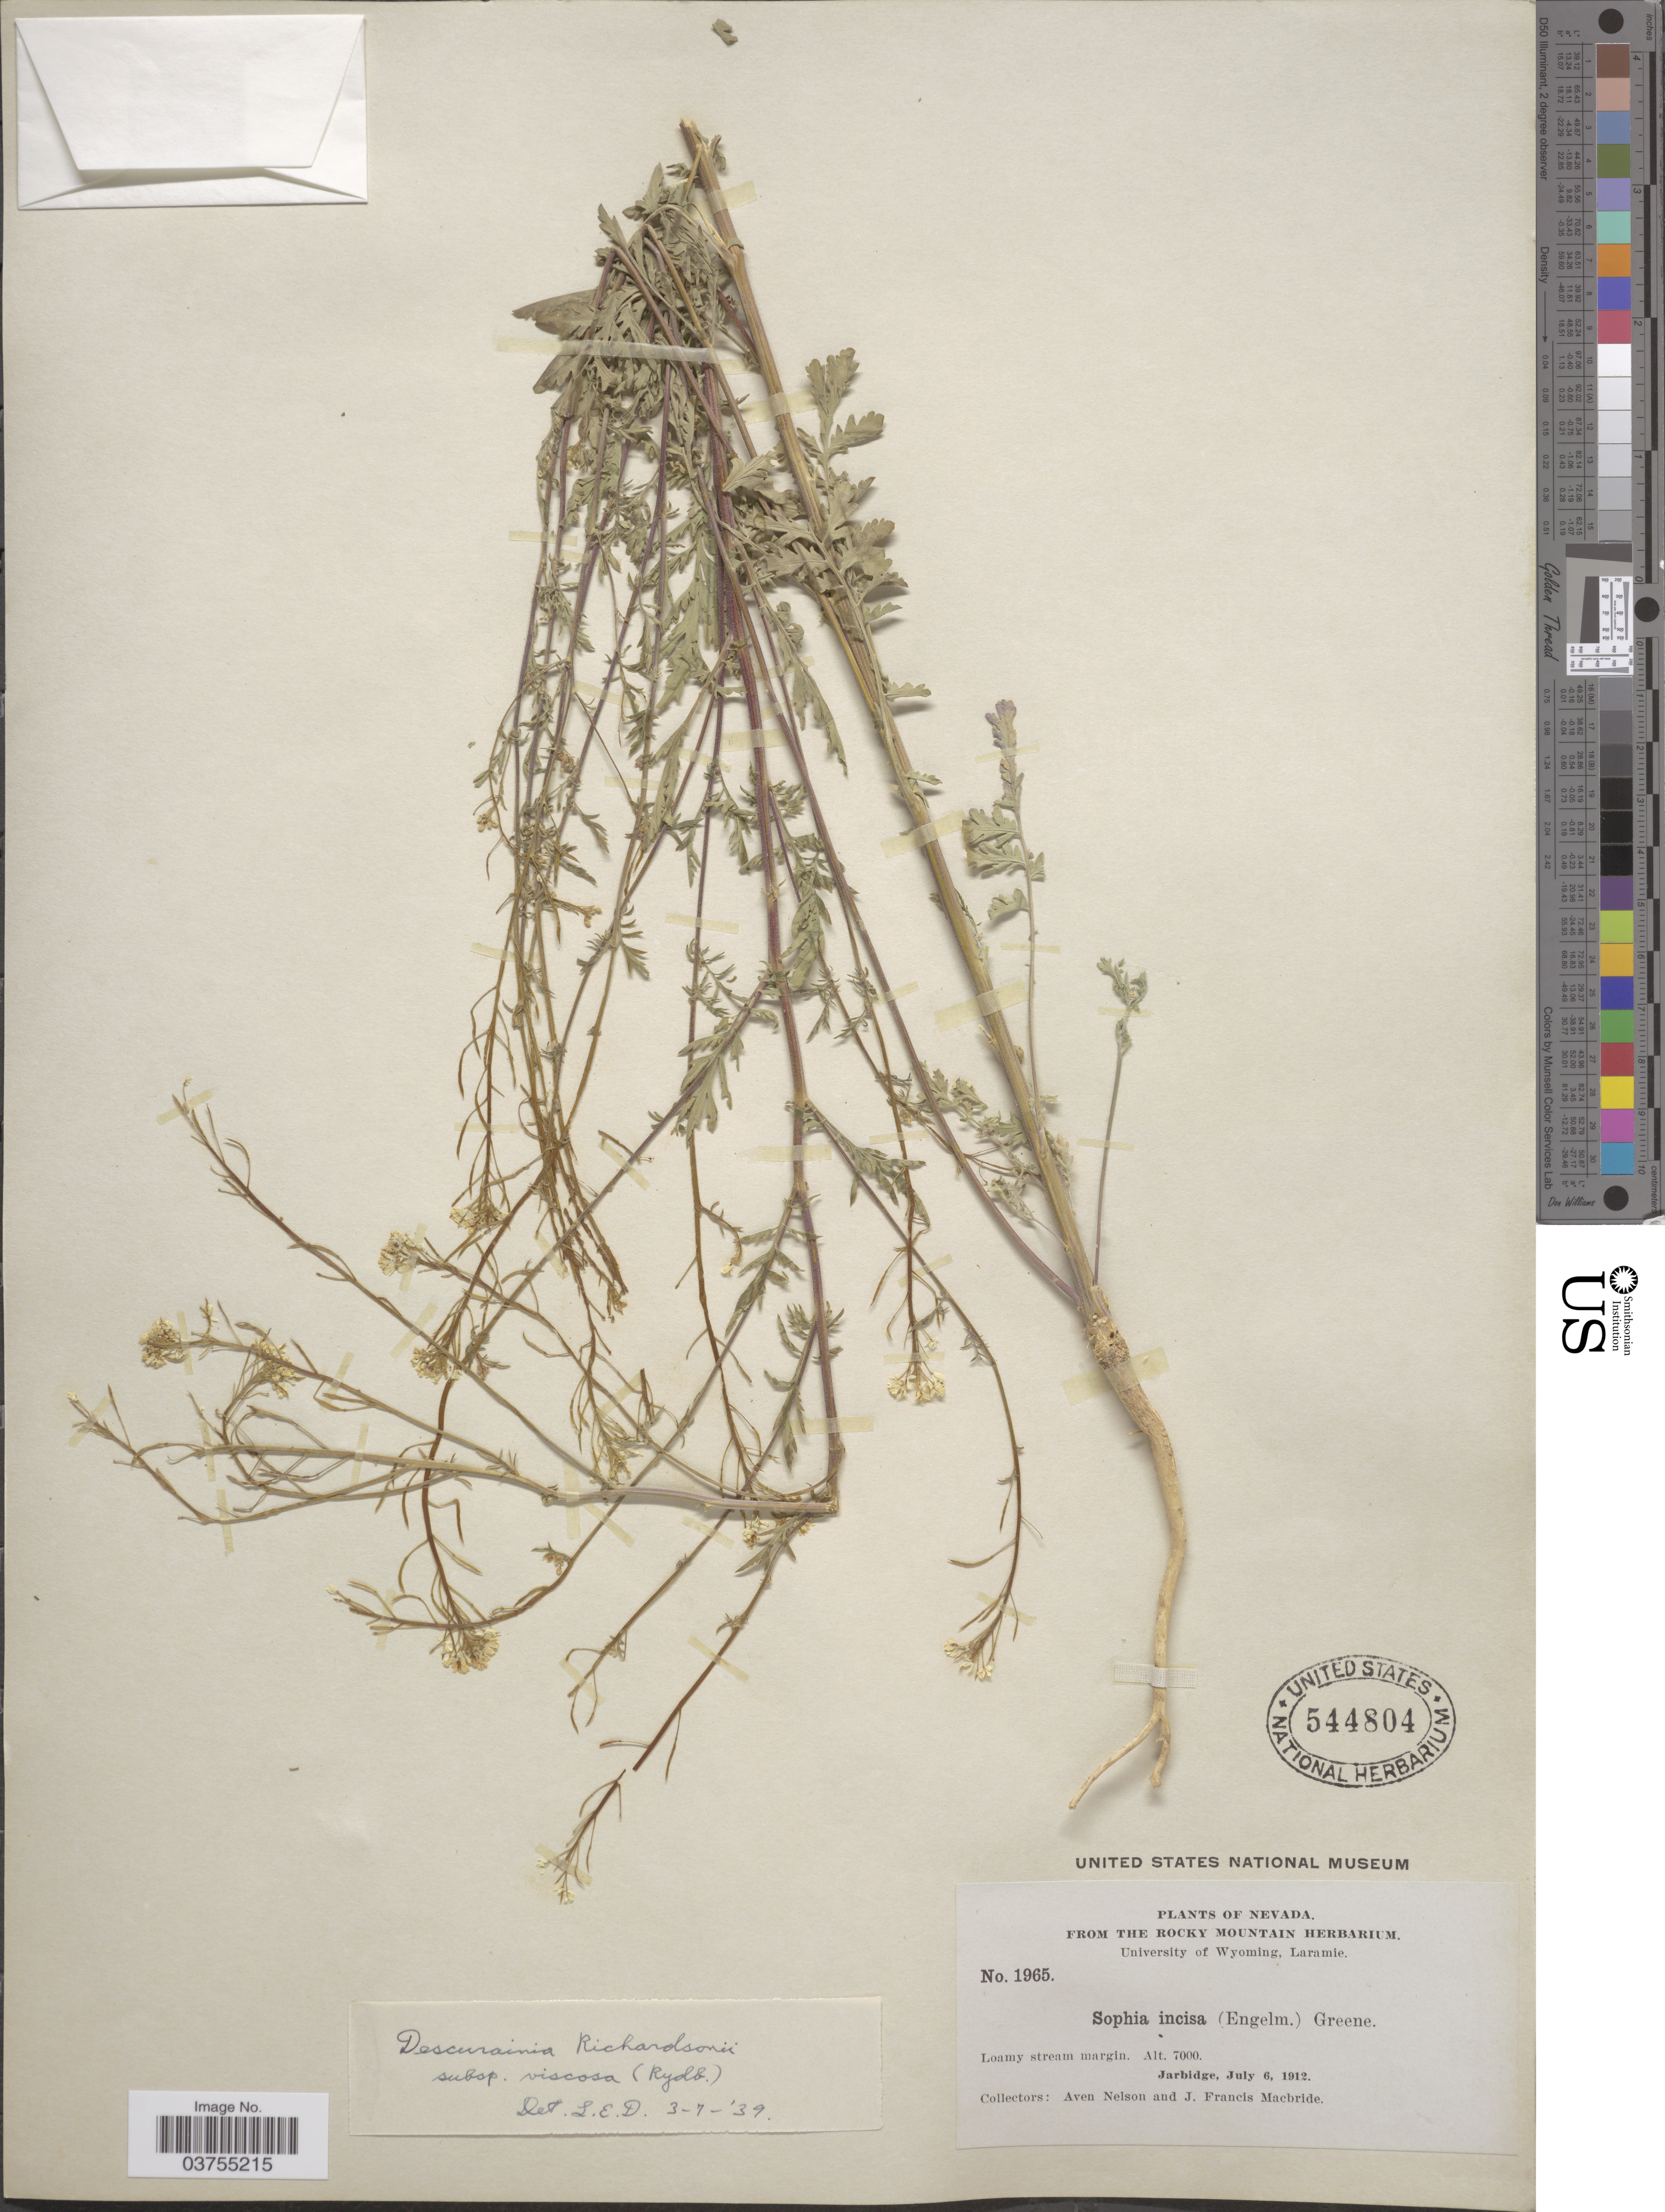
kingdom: Plantae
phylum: Tracheophyta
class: Magnoliopsida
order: Brassicales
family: Brassicaceae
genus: Descurainia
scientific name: Descurainia richardsonii subsp. viscosa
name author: (Rydb.) Detling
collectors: A. Nelson & J. F. Macbride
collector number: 1965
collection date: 1912-07-06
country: United States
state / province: Nevada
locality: Jarbidge.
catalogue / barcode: US 544804